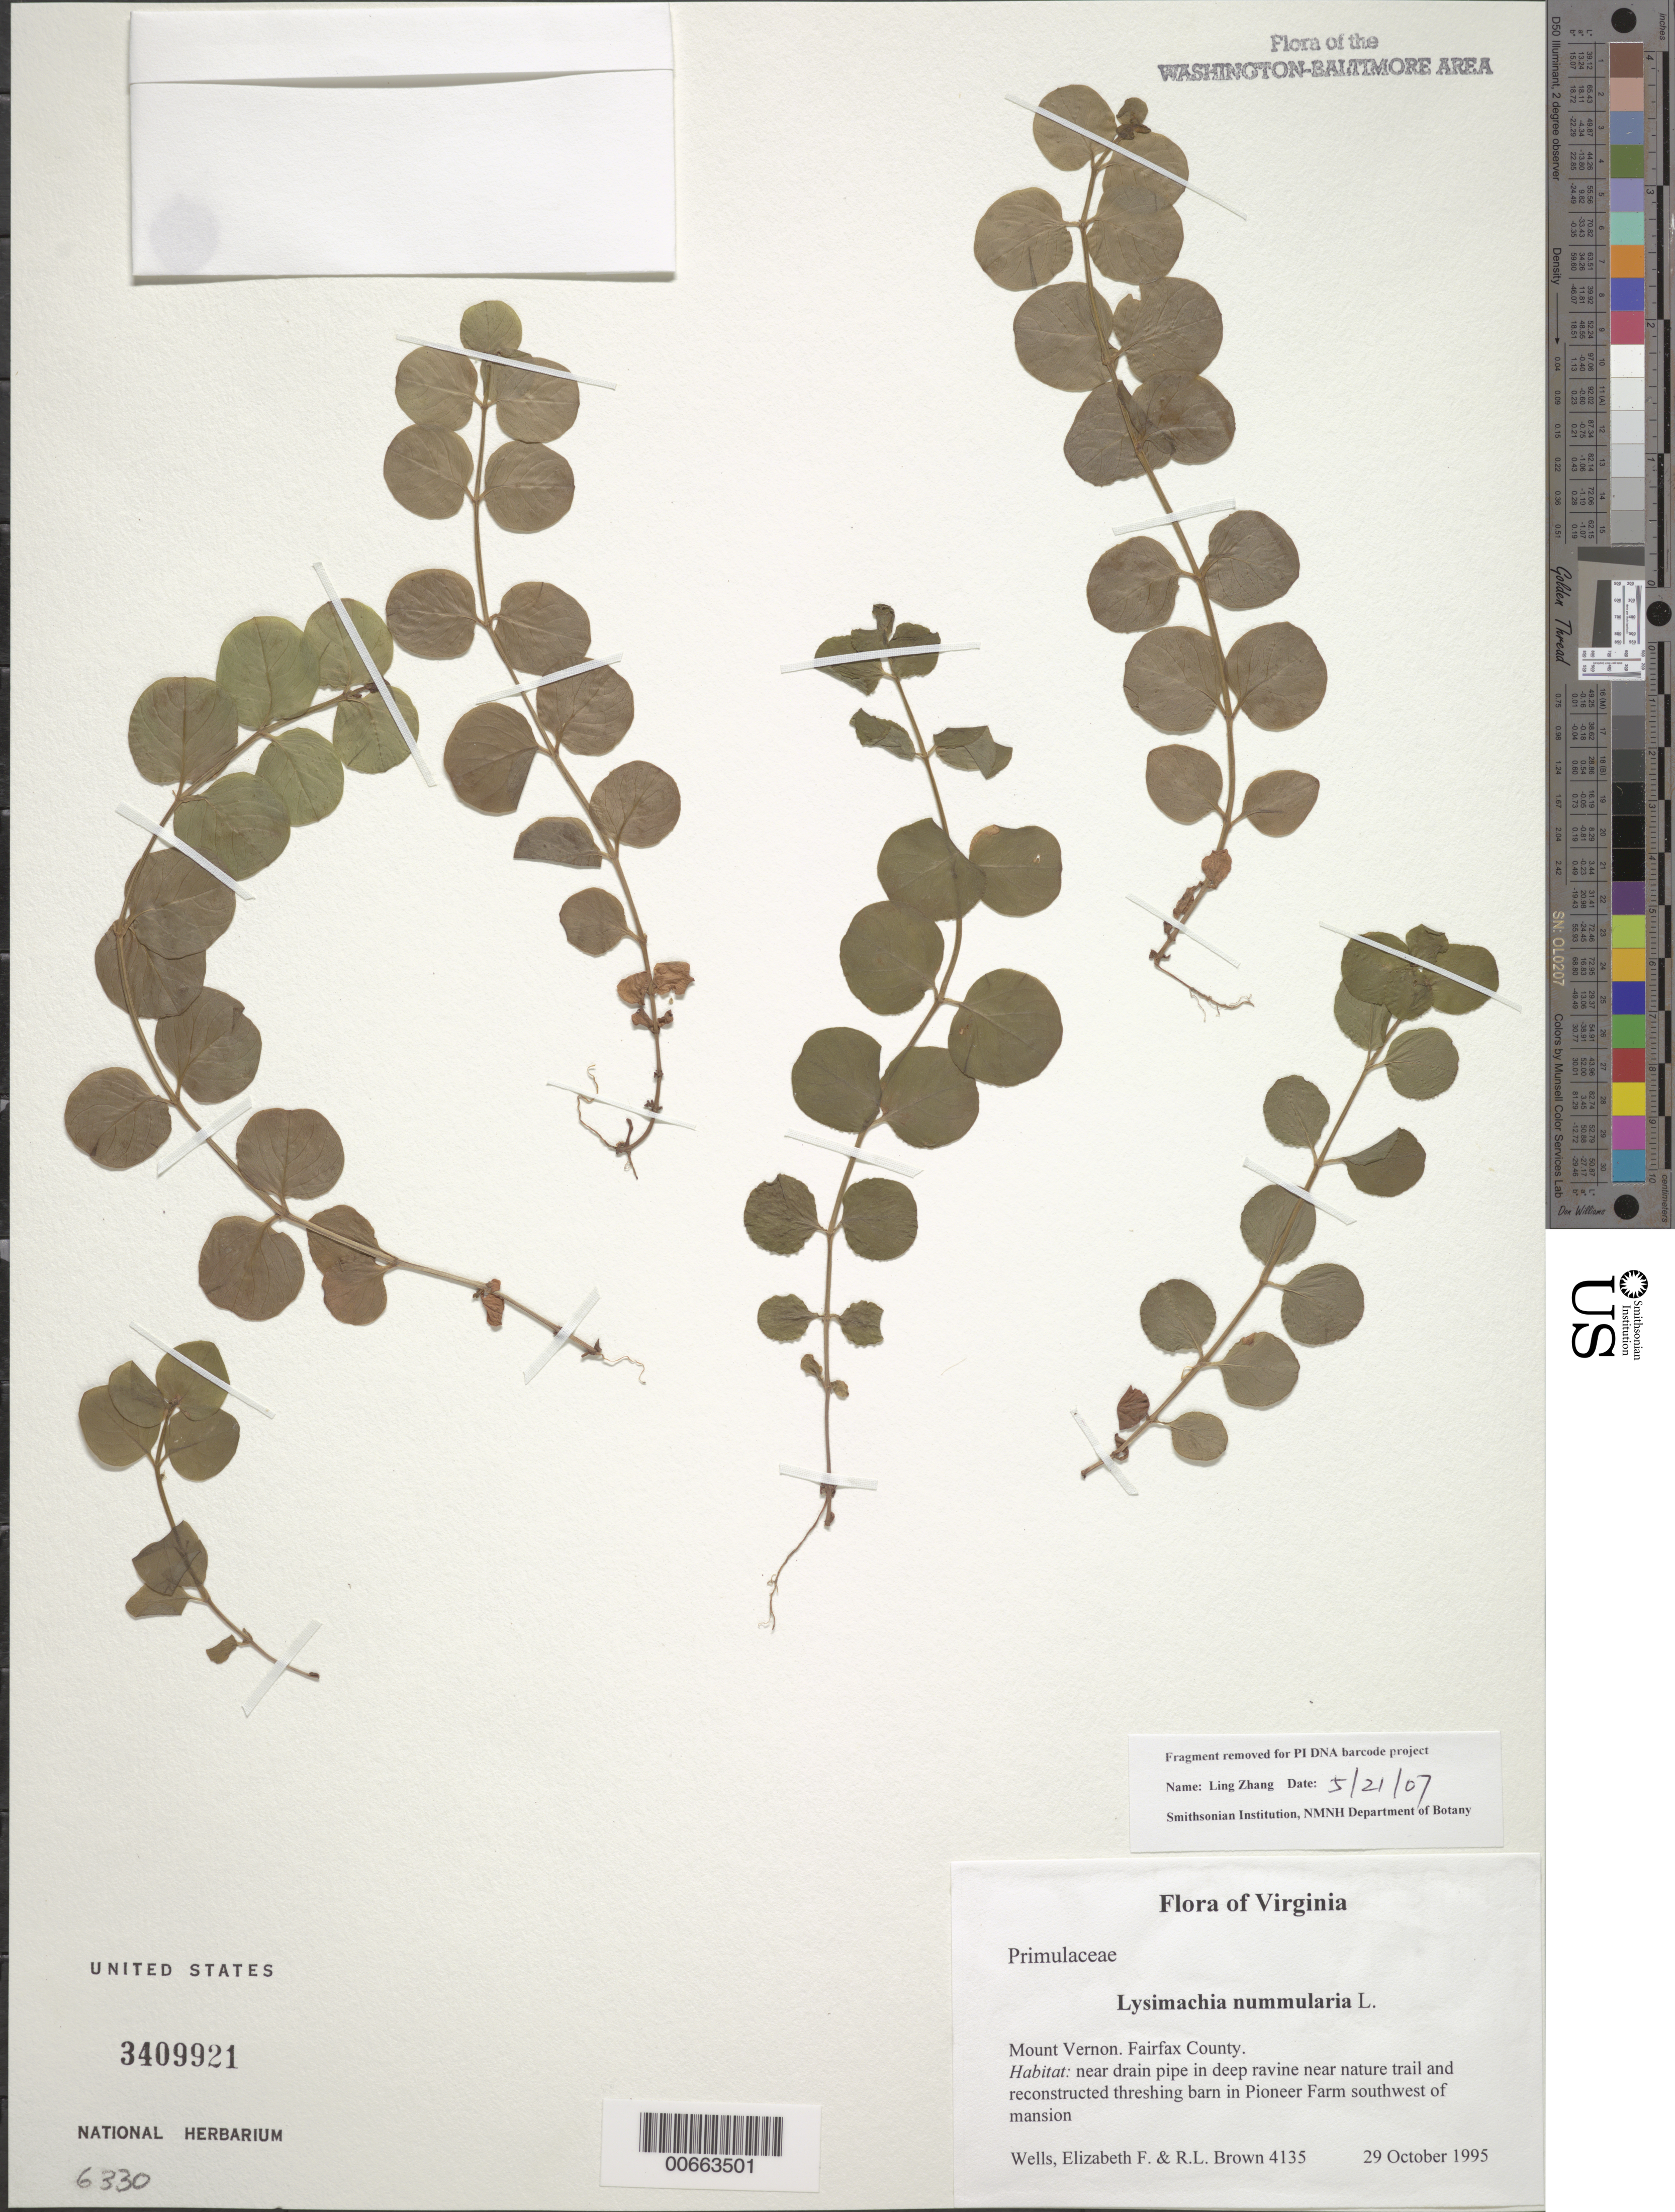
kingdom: Plantae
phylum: Tracheophyta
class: Magnoliopsida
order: Ericales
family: Primulaceae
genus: Lysimachia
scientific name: Lysimachia nummularia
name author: L.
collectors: E. F. Wells & R. L. Brown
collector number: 4135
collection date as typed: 29 Oct 1995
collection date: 1995-10-29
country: United States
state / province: Virginia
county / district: Fairfax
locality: Mount Vernon. Near nature trail and reconstructed threshing barn in Pioneer Farm sw of mansion.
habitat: Near pipe drain in deep ravine.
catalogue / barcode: US 3409921